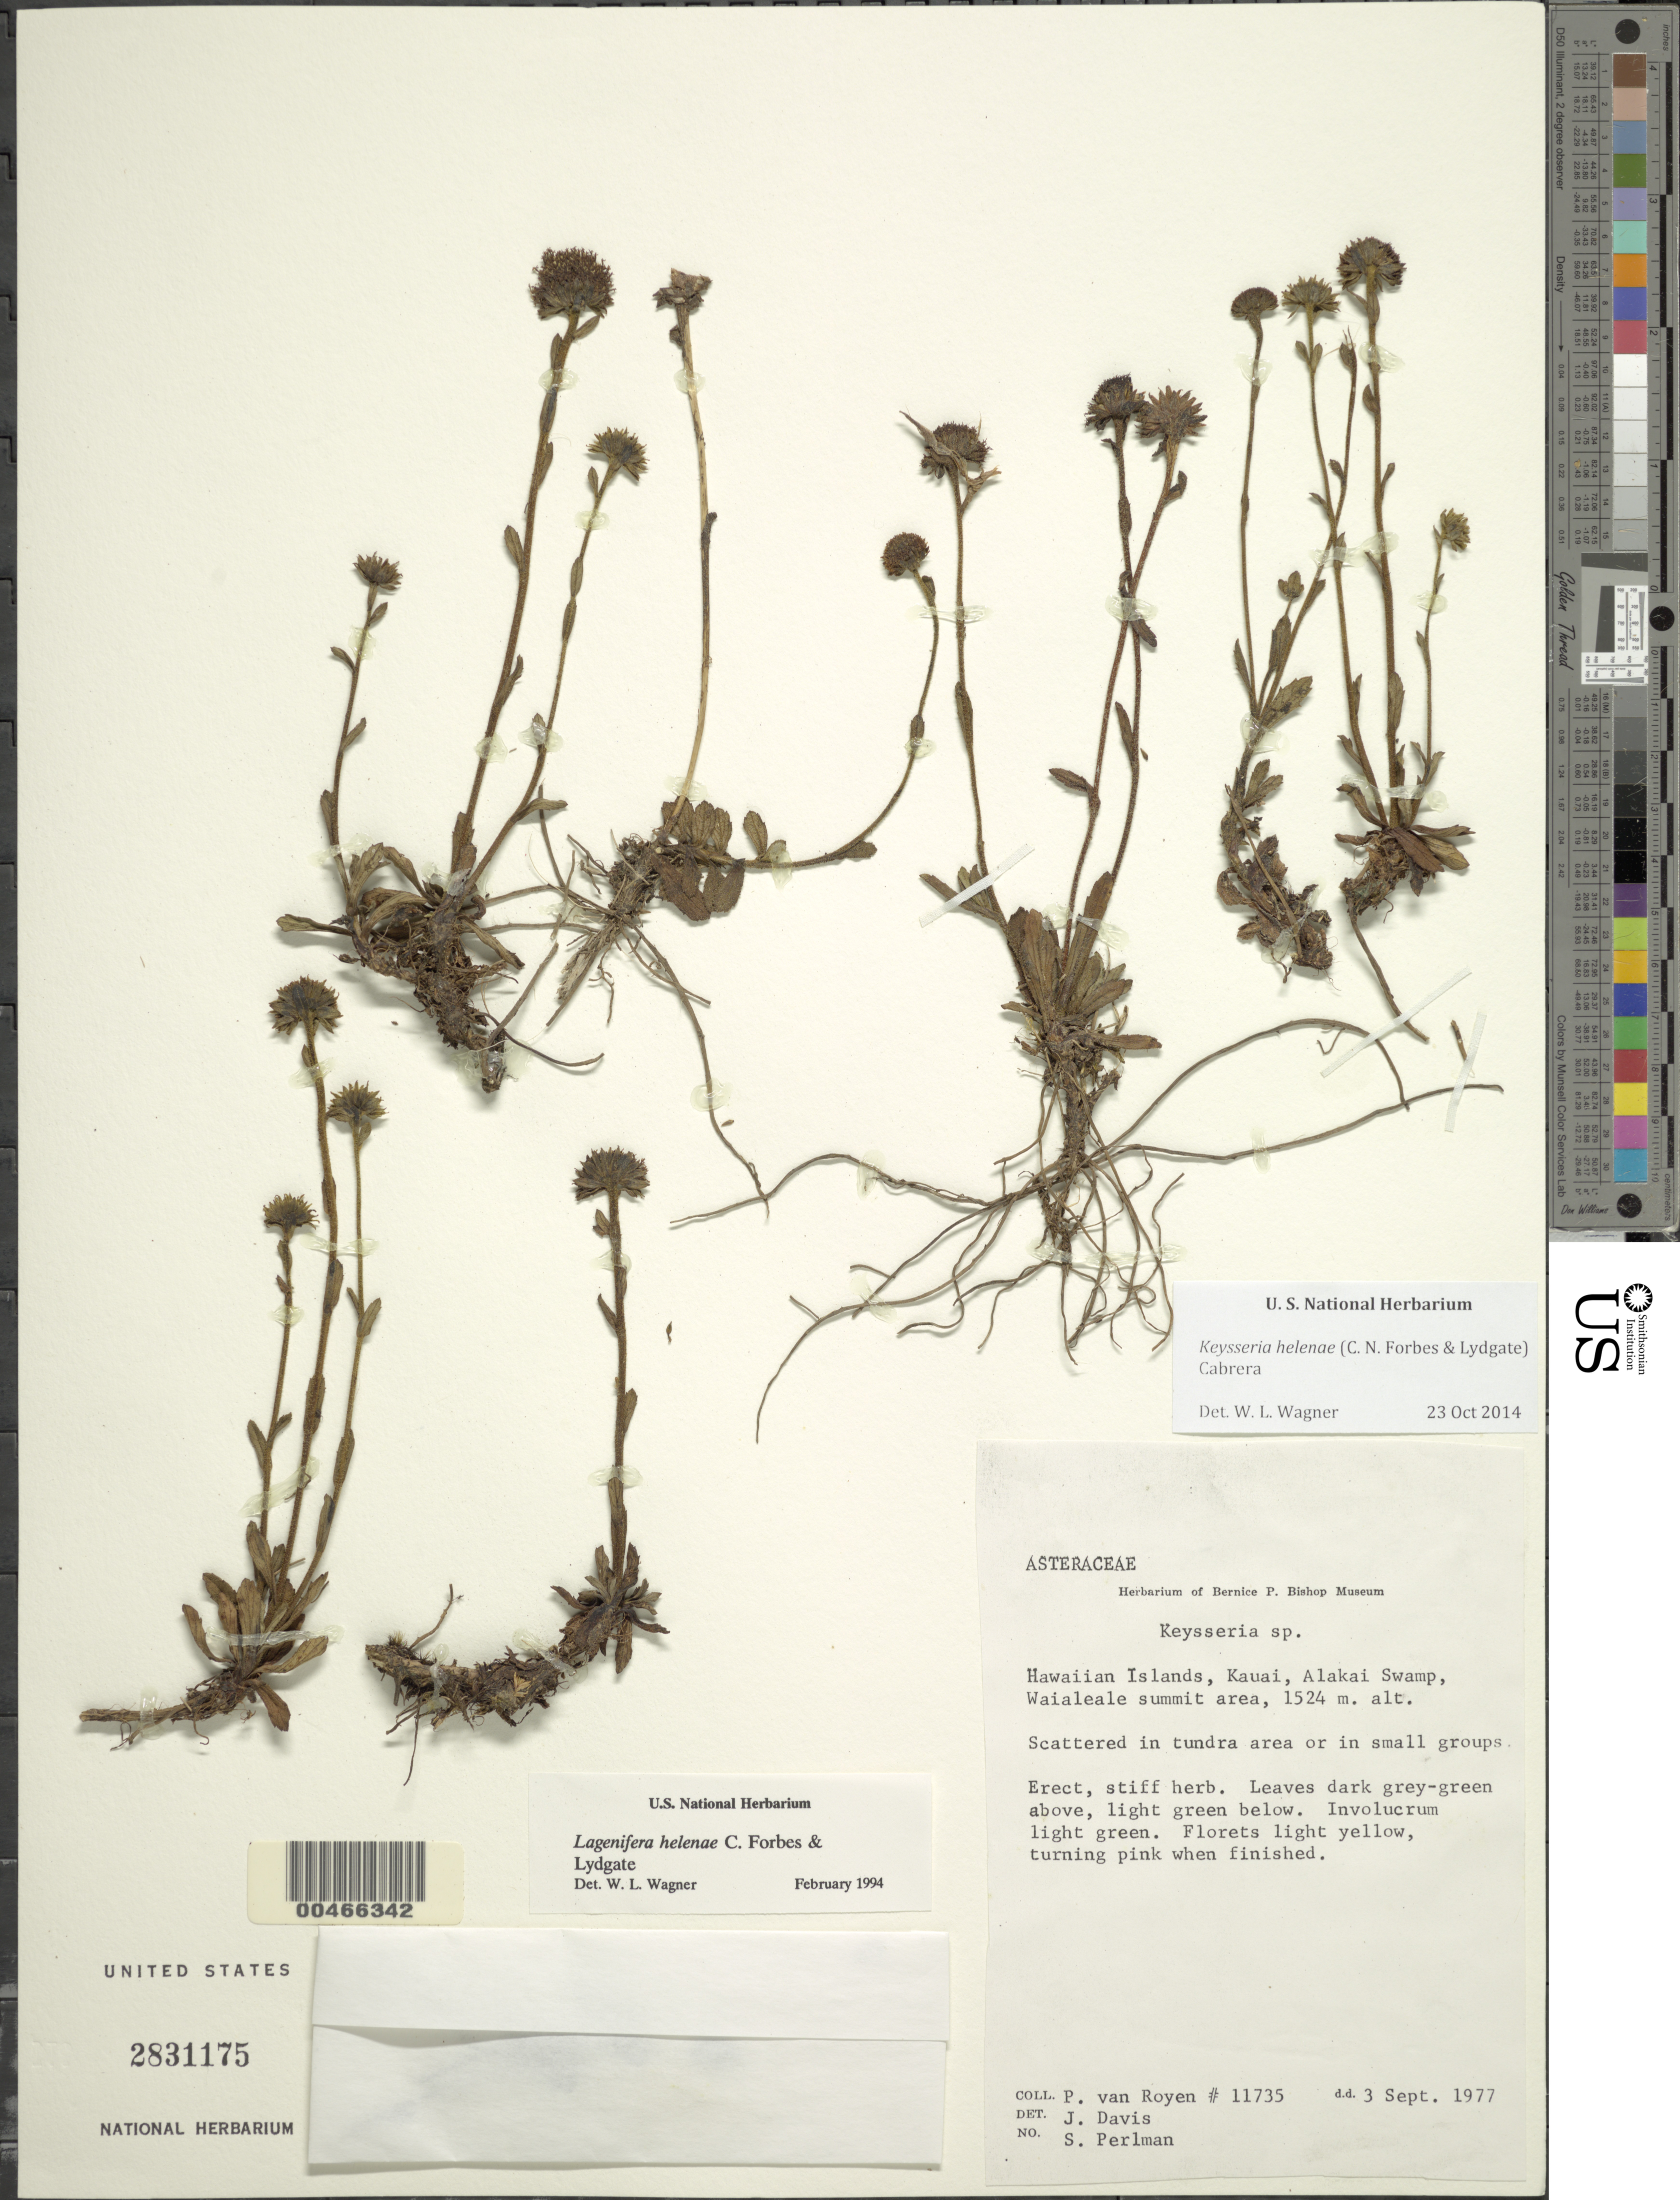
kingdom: Plantae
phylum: Tracheophyta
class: Magnoliopsida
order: Asterales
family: Asteraceae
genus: Keysseria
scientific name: Keysseria helena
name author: (C.N. Forbes & Lydgate) Cabrera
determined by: Wagner, W. L., (BOT), Smithsonian Institution - National Museum of Natural History (UNITED STATES)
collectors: P. van Royen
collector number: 11735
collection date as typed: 3 Sep 1977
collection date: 1977-09-03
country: United States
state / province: Hawaii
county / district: Kauai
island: Kaua'i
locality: Alakai Swamp, Waialeale summit area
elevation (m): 1524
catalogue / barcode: US 2831175